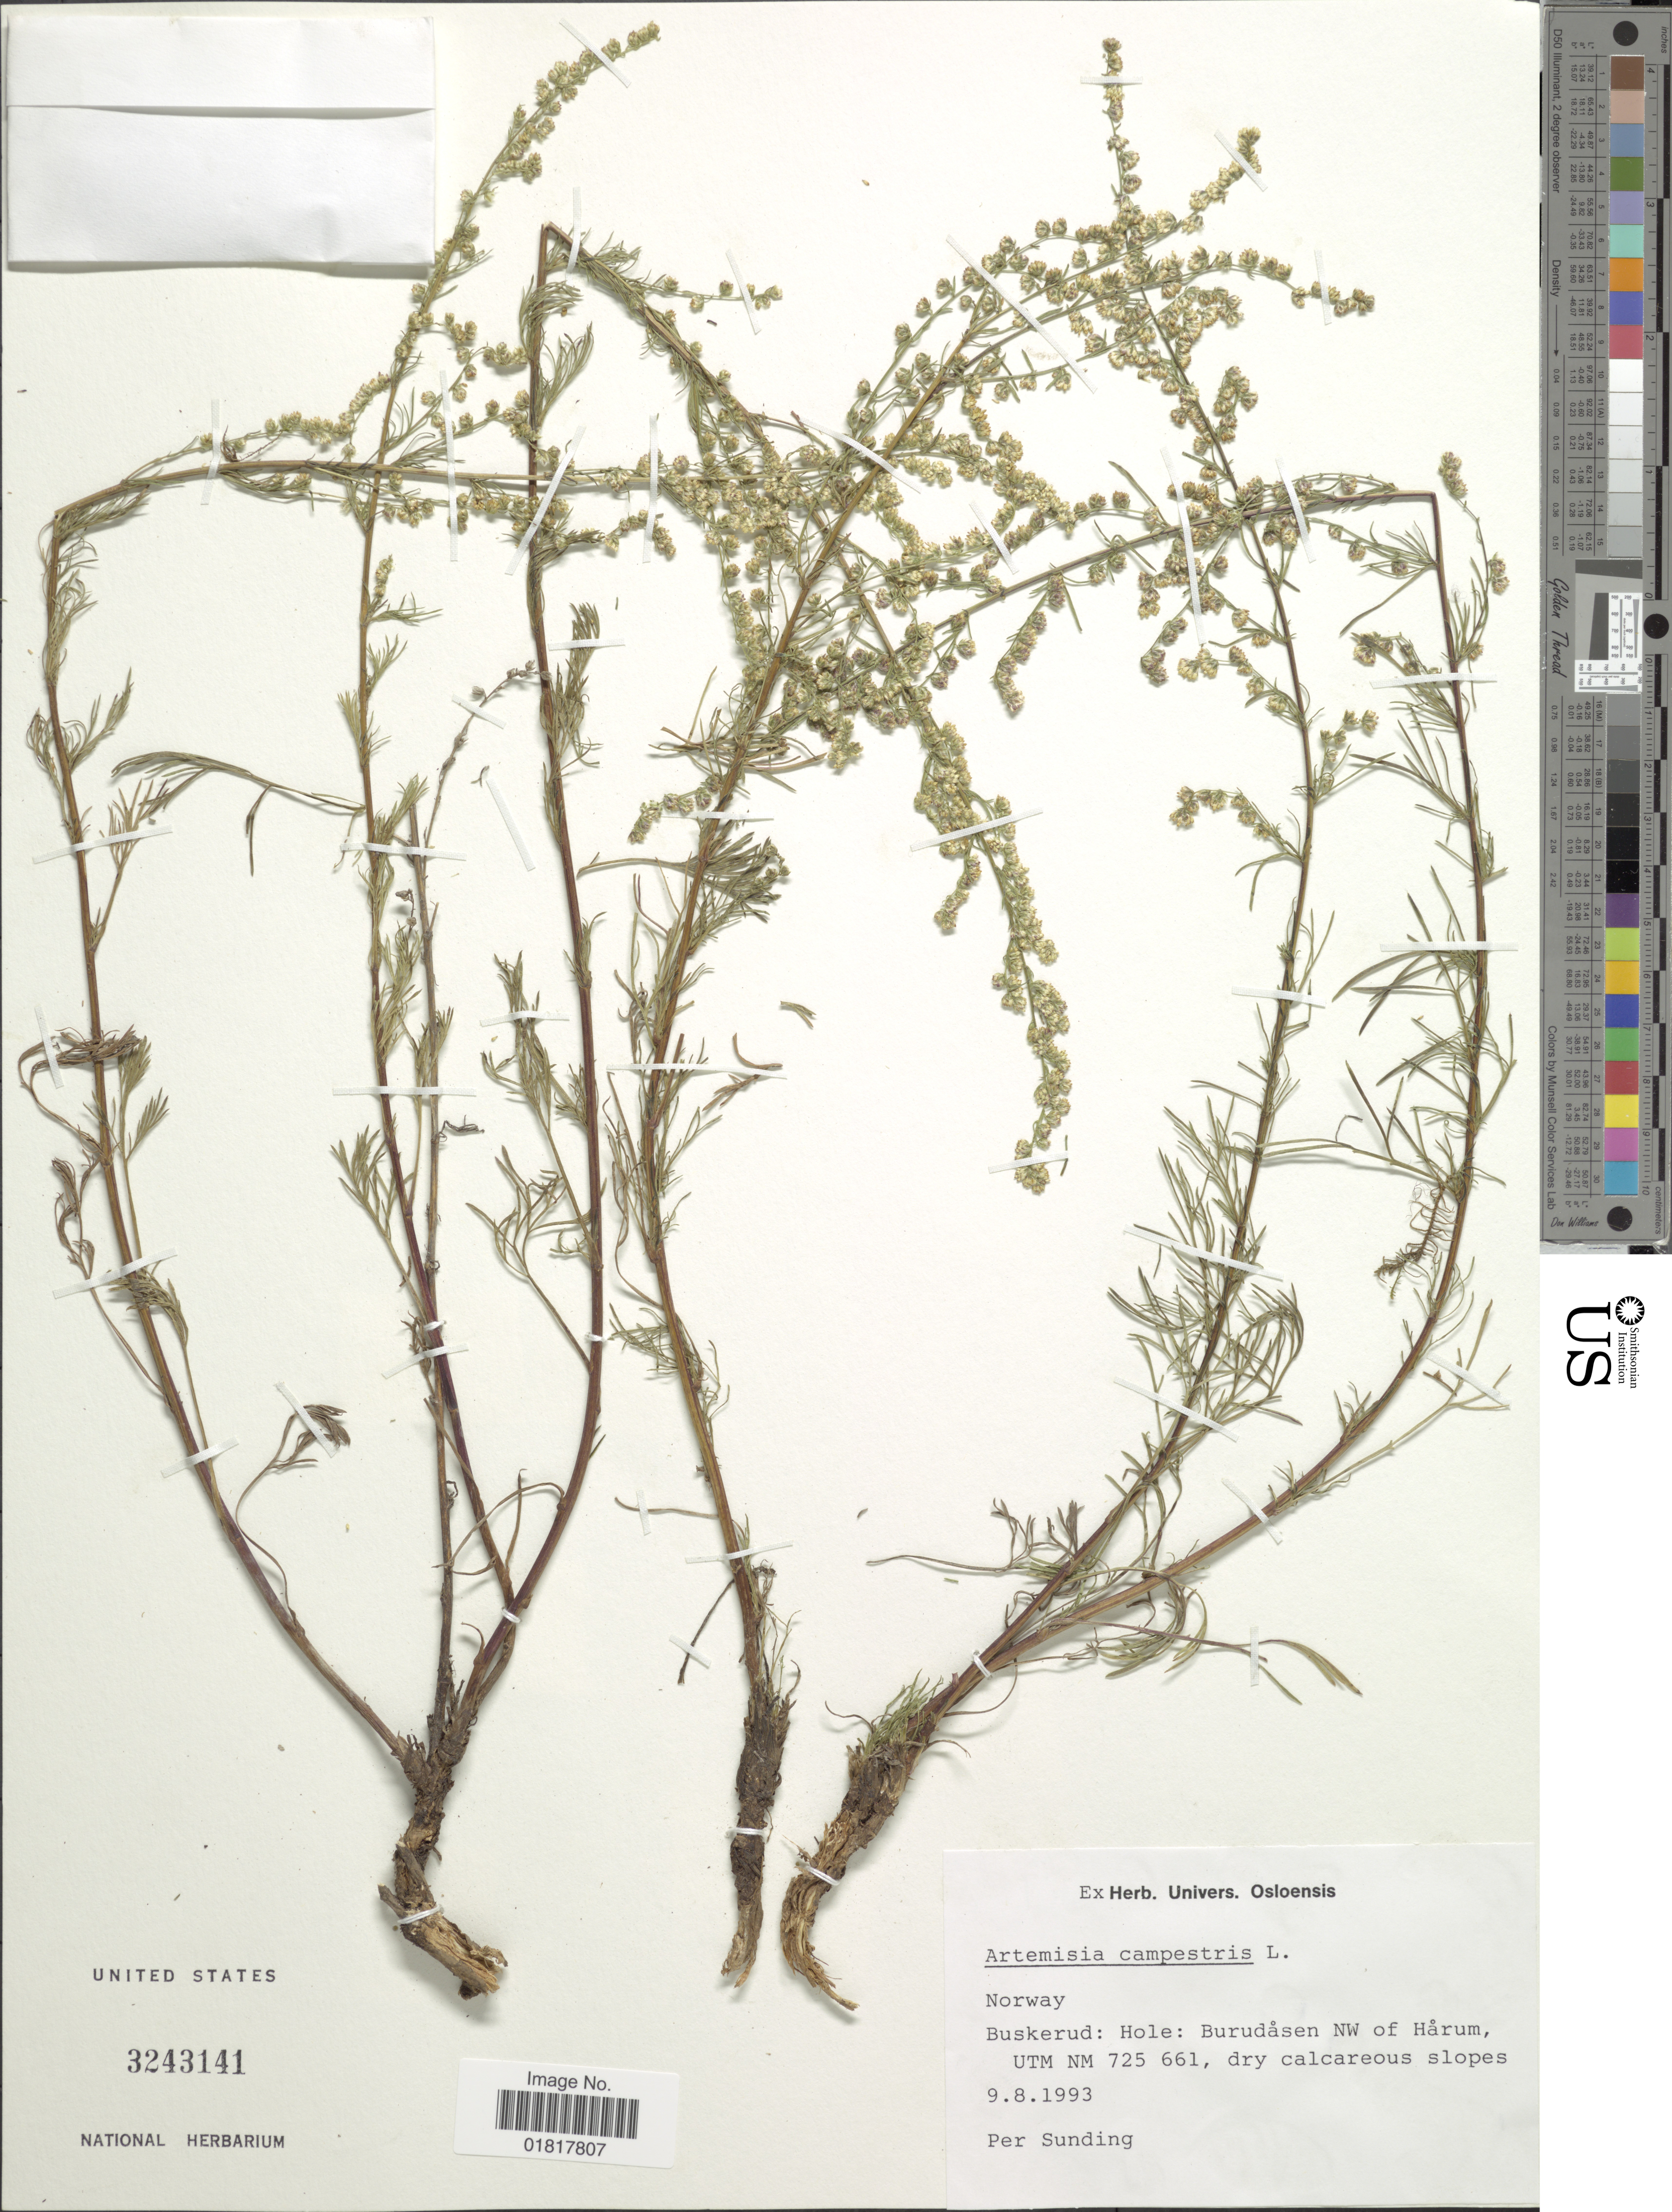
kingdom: Plantae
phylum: Tracheophyta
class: Magnoliopsida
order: Asterales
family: Asteraceae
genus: Artemisia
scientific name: Artemisia campestris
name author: L.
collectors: P. O. Sunding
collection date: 1993-08-09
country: Norway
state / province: Buskerud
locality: Hole: Burudåsen NW of Hårum, UTM NM 725 661, dry calcareous slopes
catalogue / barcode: US 3243141